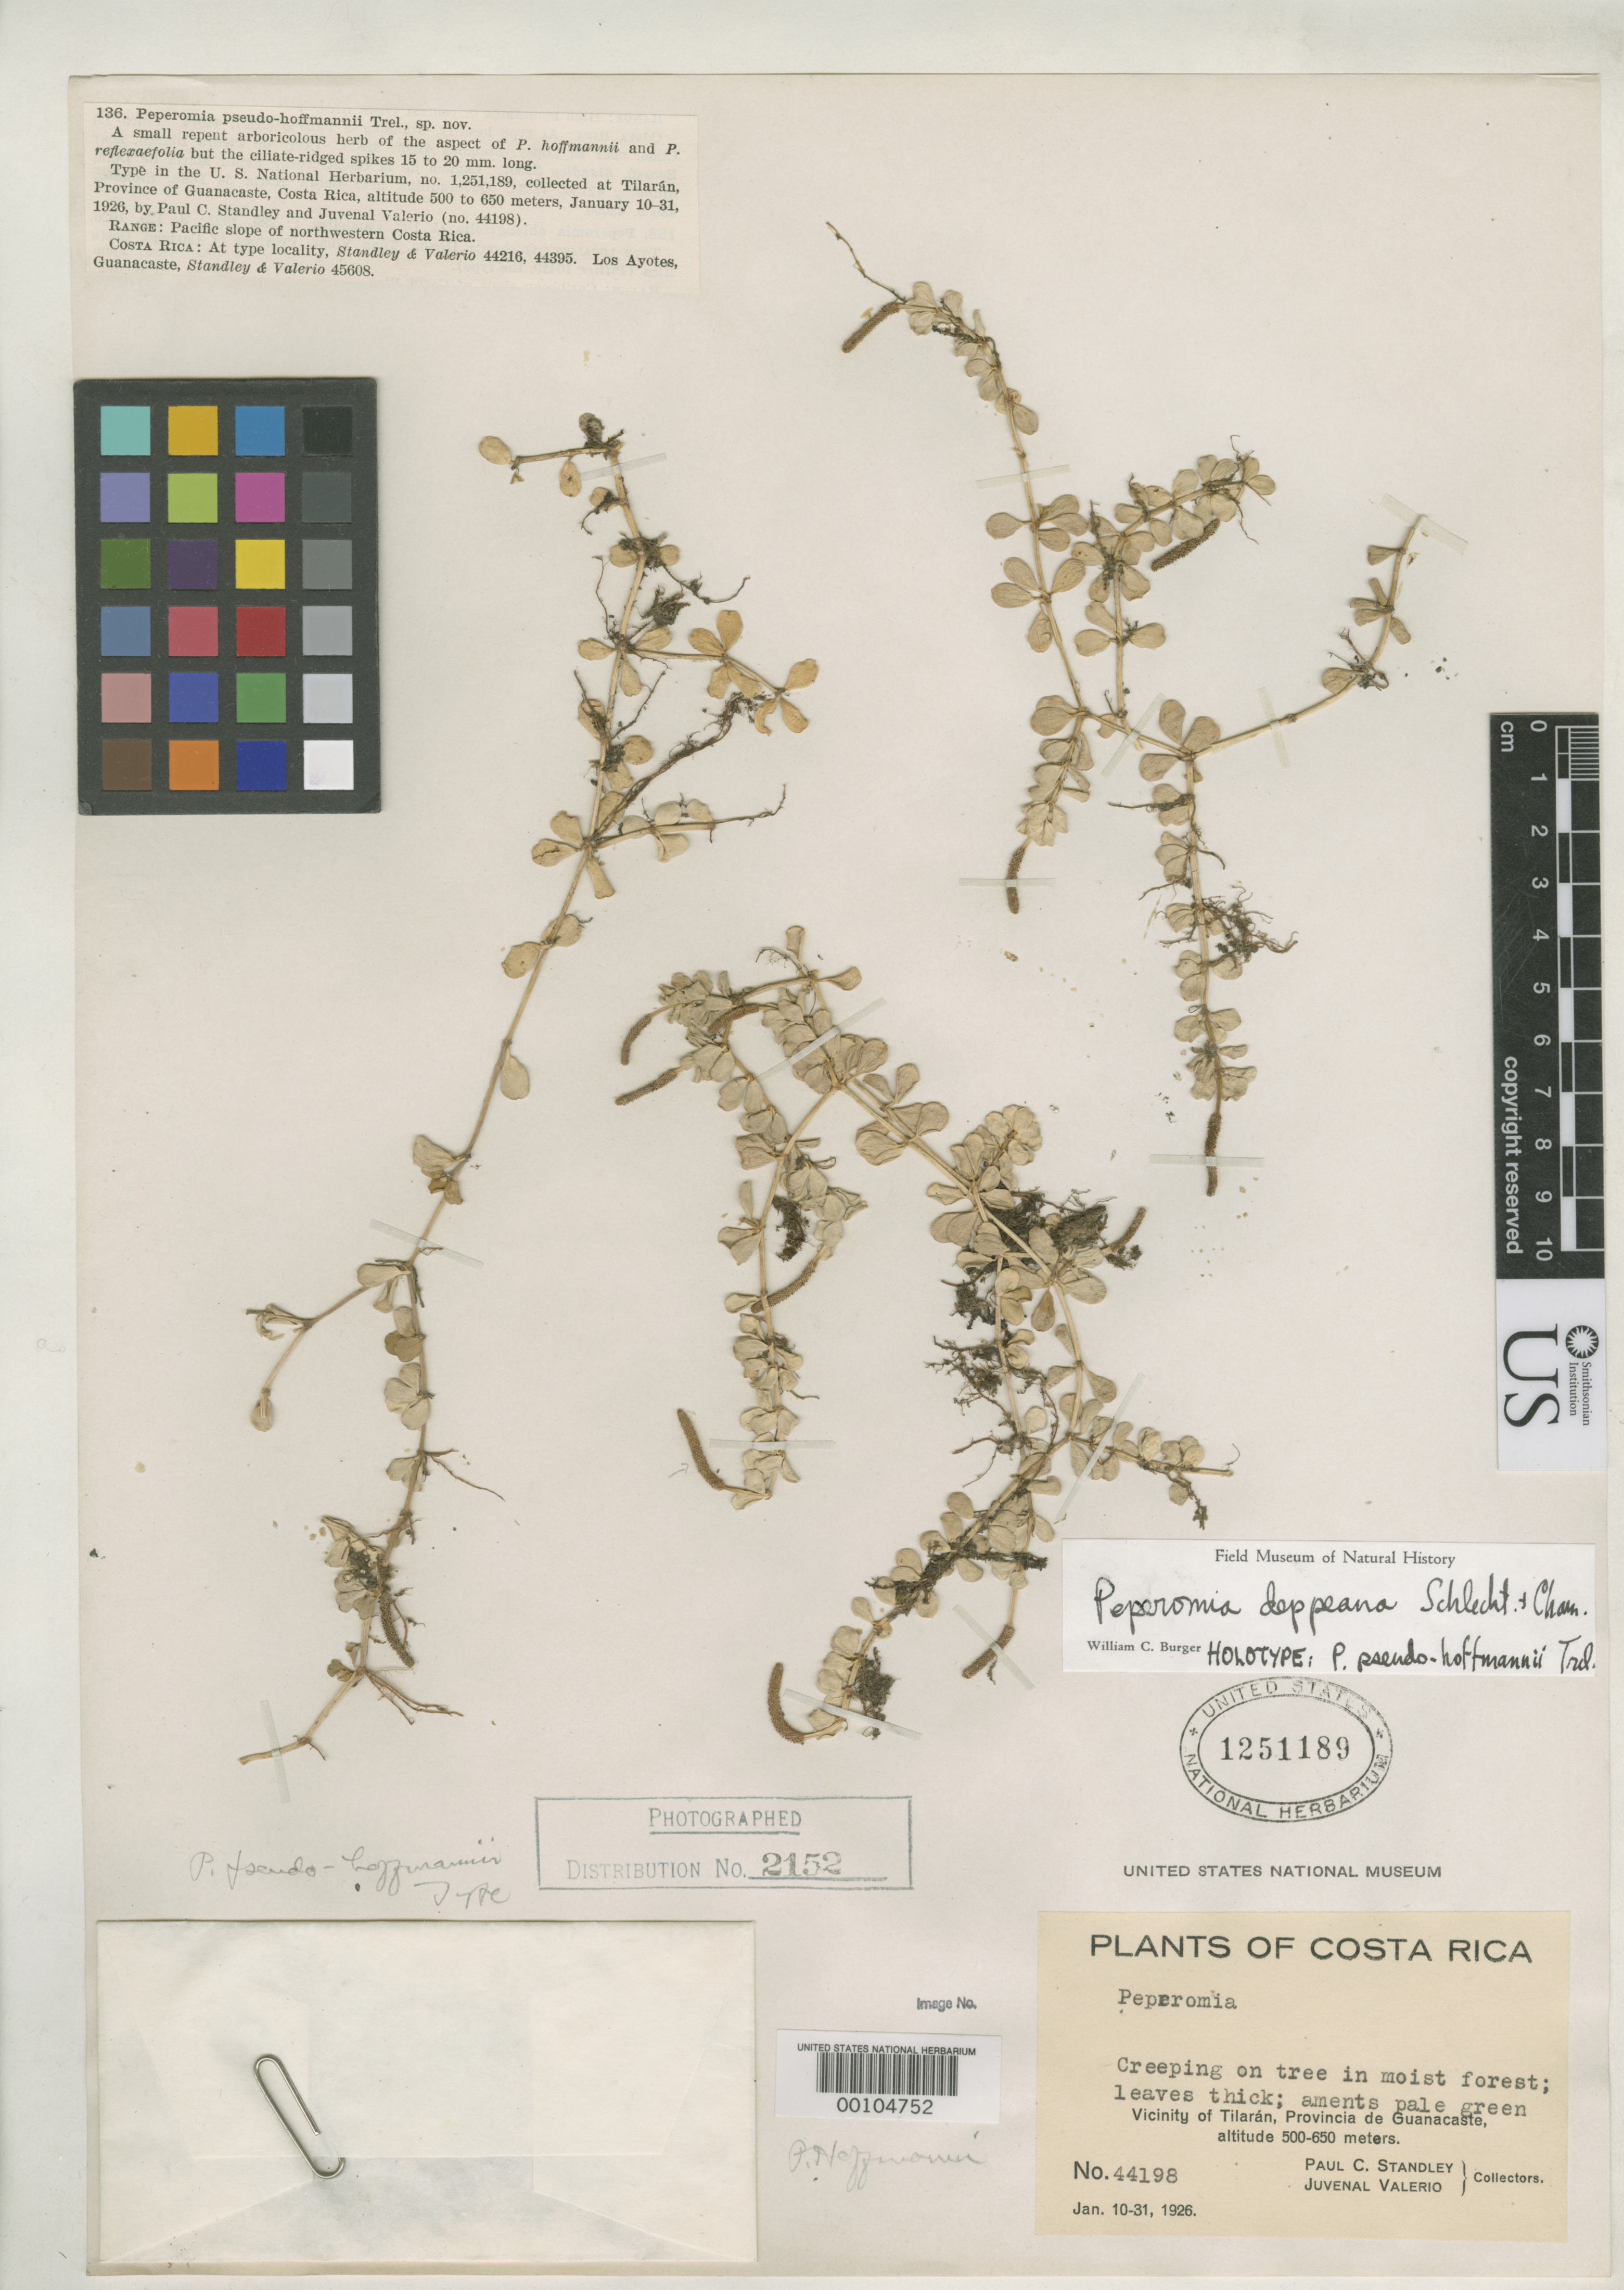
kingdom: Plantae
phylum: Tracheophyta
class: Magnoliopsida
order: Piperales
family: Piperaceae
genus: Peperomia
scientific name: Peperomia pseudohoffmannii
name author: Trel.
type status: Holotype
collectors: P. C. Standley & J. Valerio R.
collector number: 44198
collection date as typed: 10 Jan 1926 to 31 Jan 1926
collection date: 1926-01-10/1926-01-31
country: Costa Rica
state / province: Guanacaste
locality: Tilaran vicinity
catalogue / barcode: US 1251189